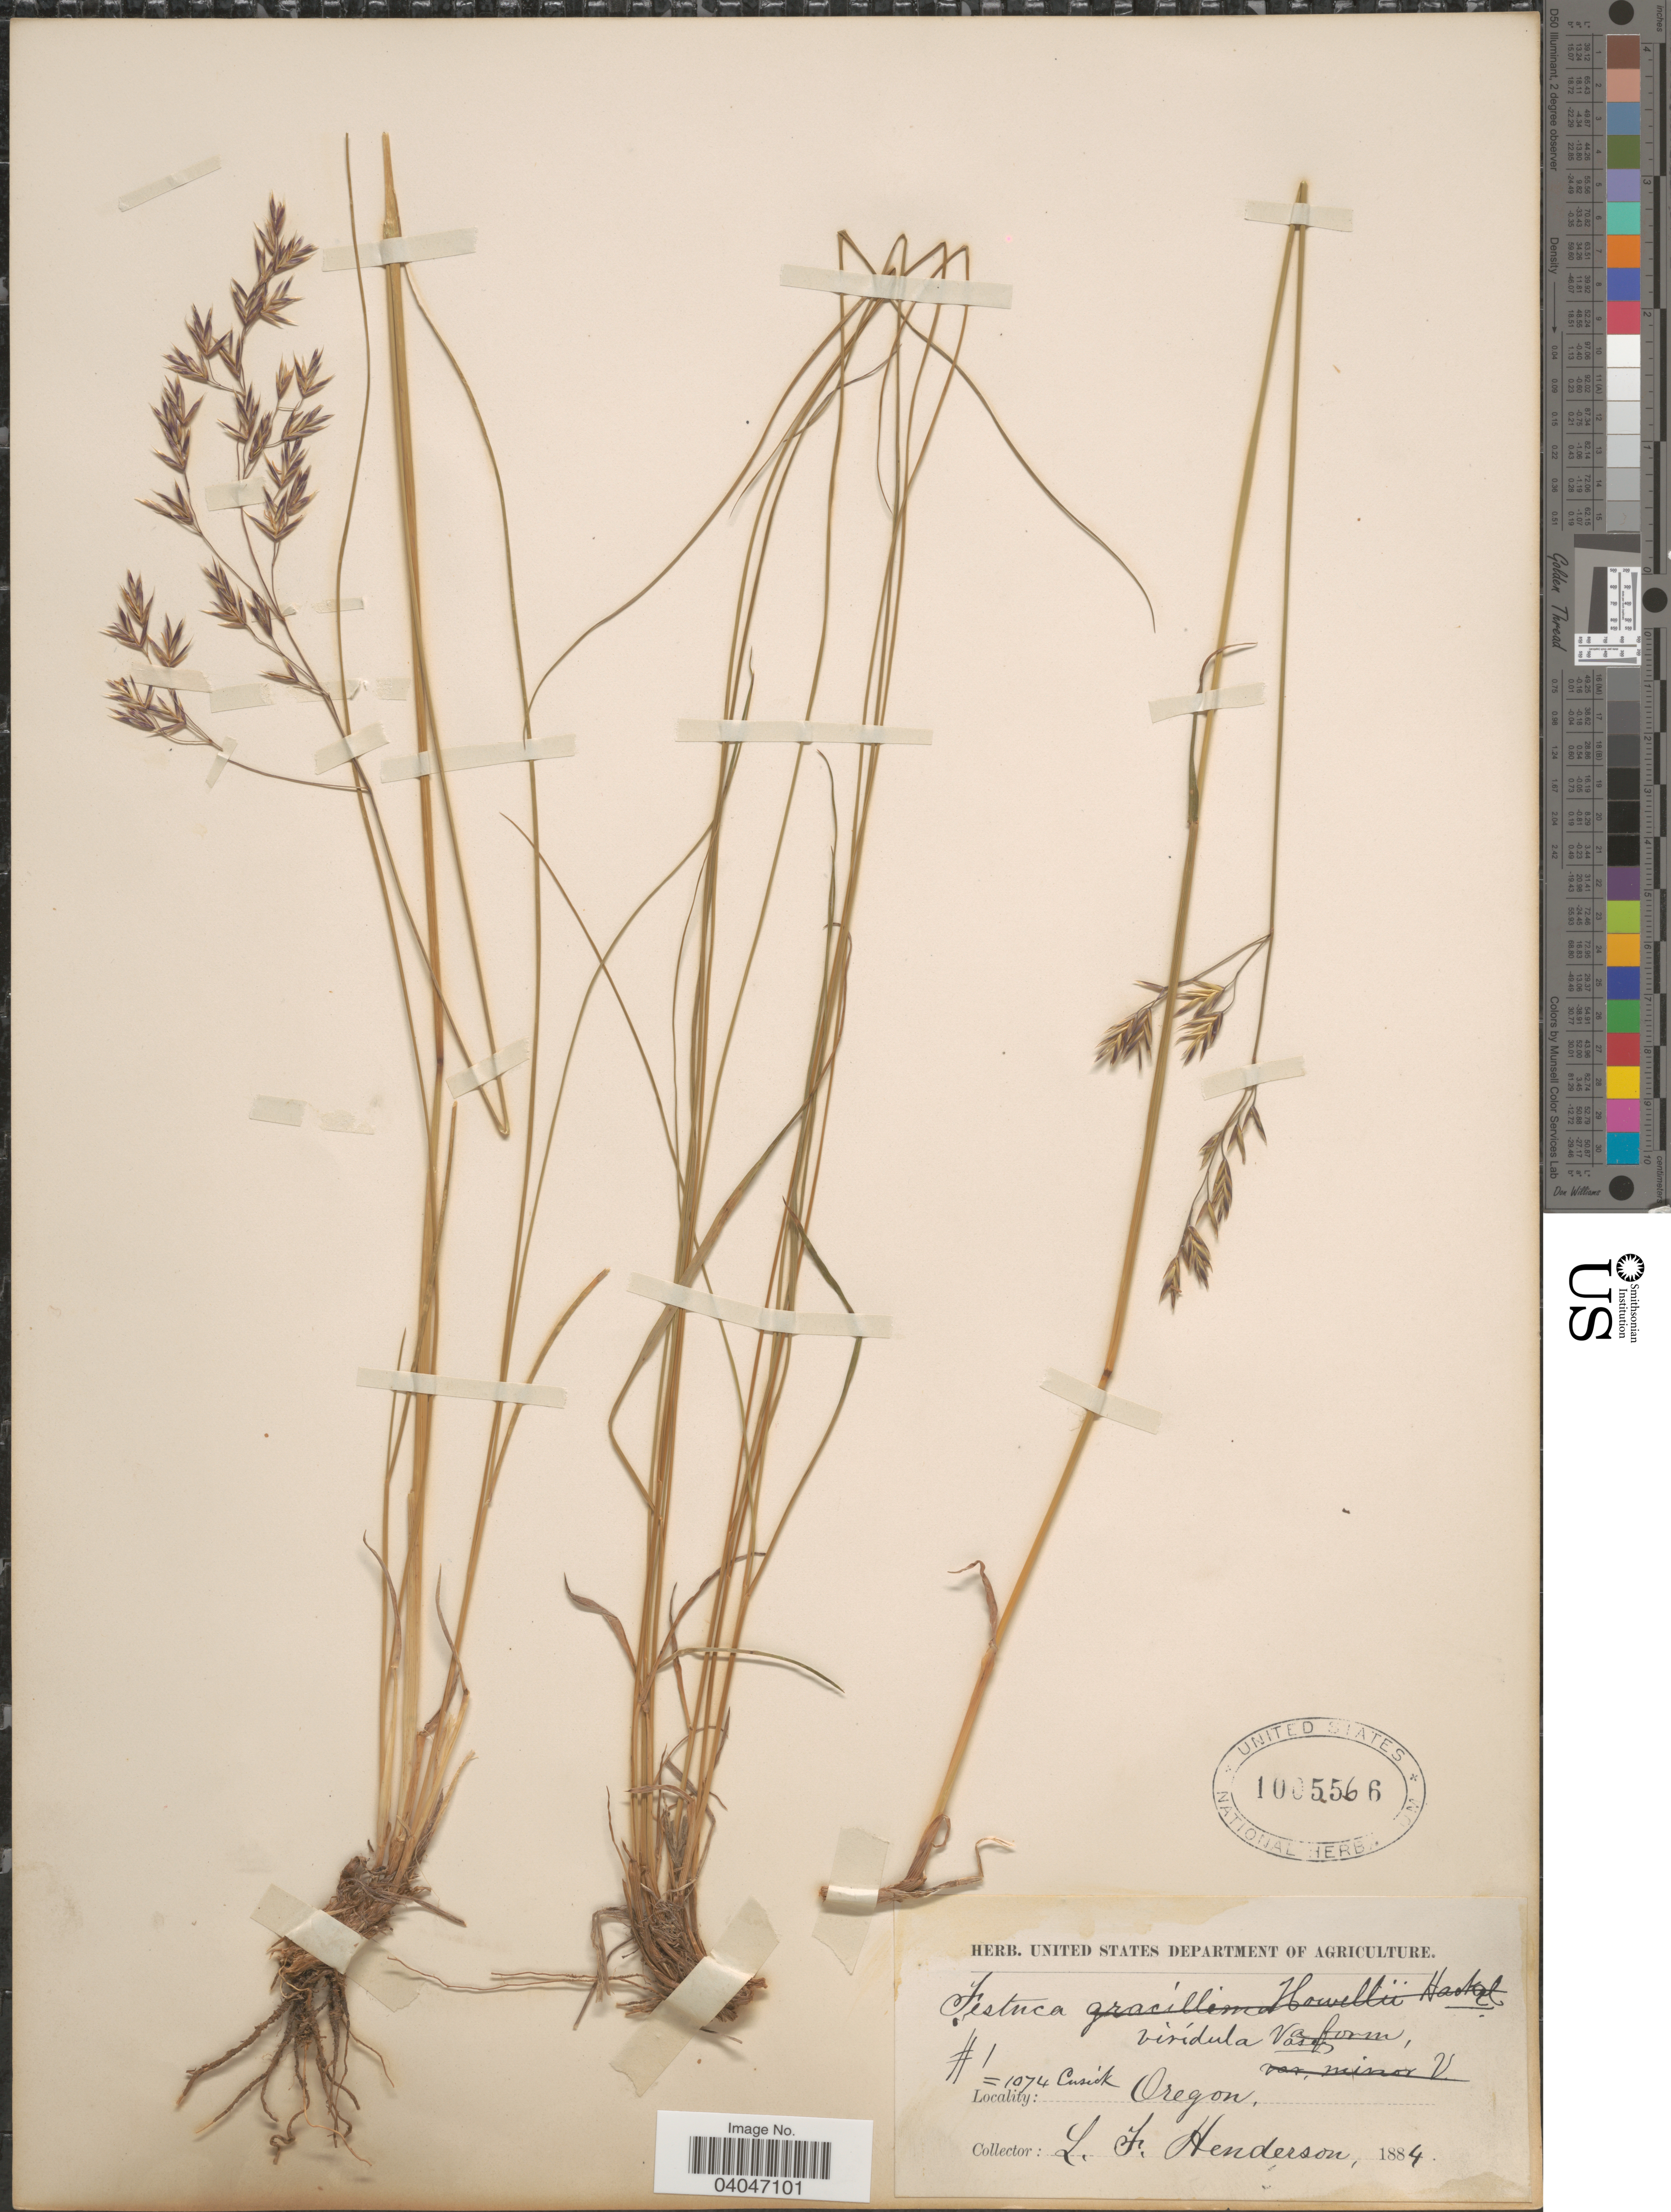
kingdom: Plantae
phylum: Tracheophyta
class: Liliopsida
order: Poales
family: Poaceae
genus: Festuca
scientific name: Festuca viridula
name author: Vasey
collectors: L. Henderson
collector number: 1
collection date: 1884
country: United States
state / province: Oregon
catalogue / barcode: US 1005566